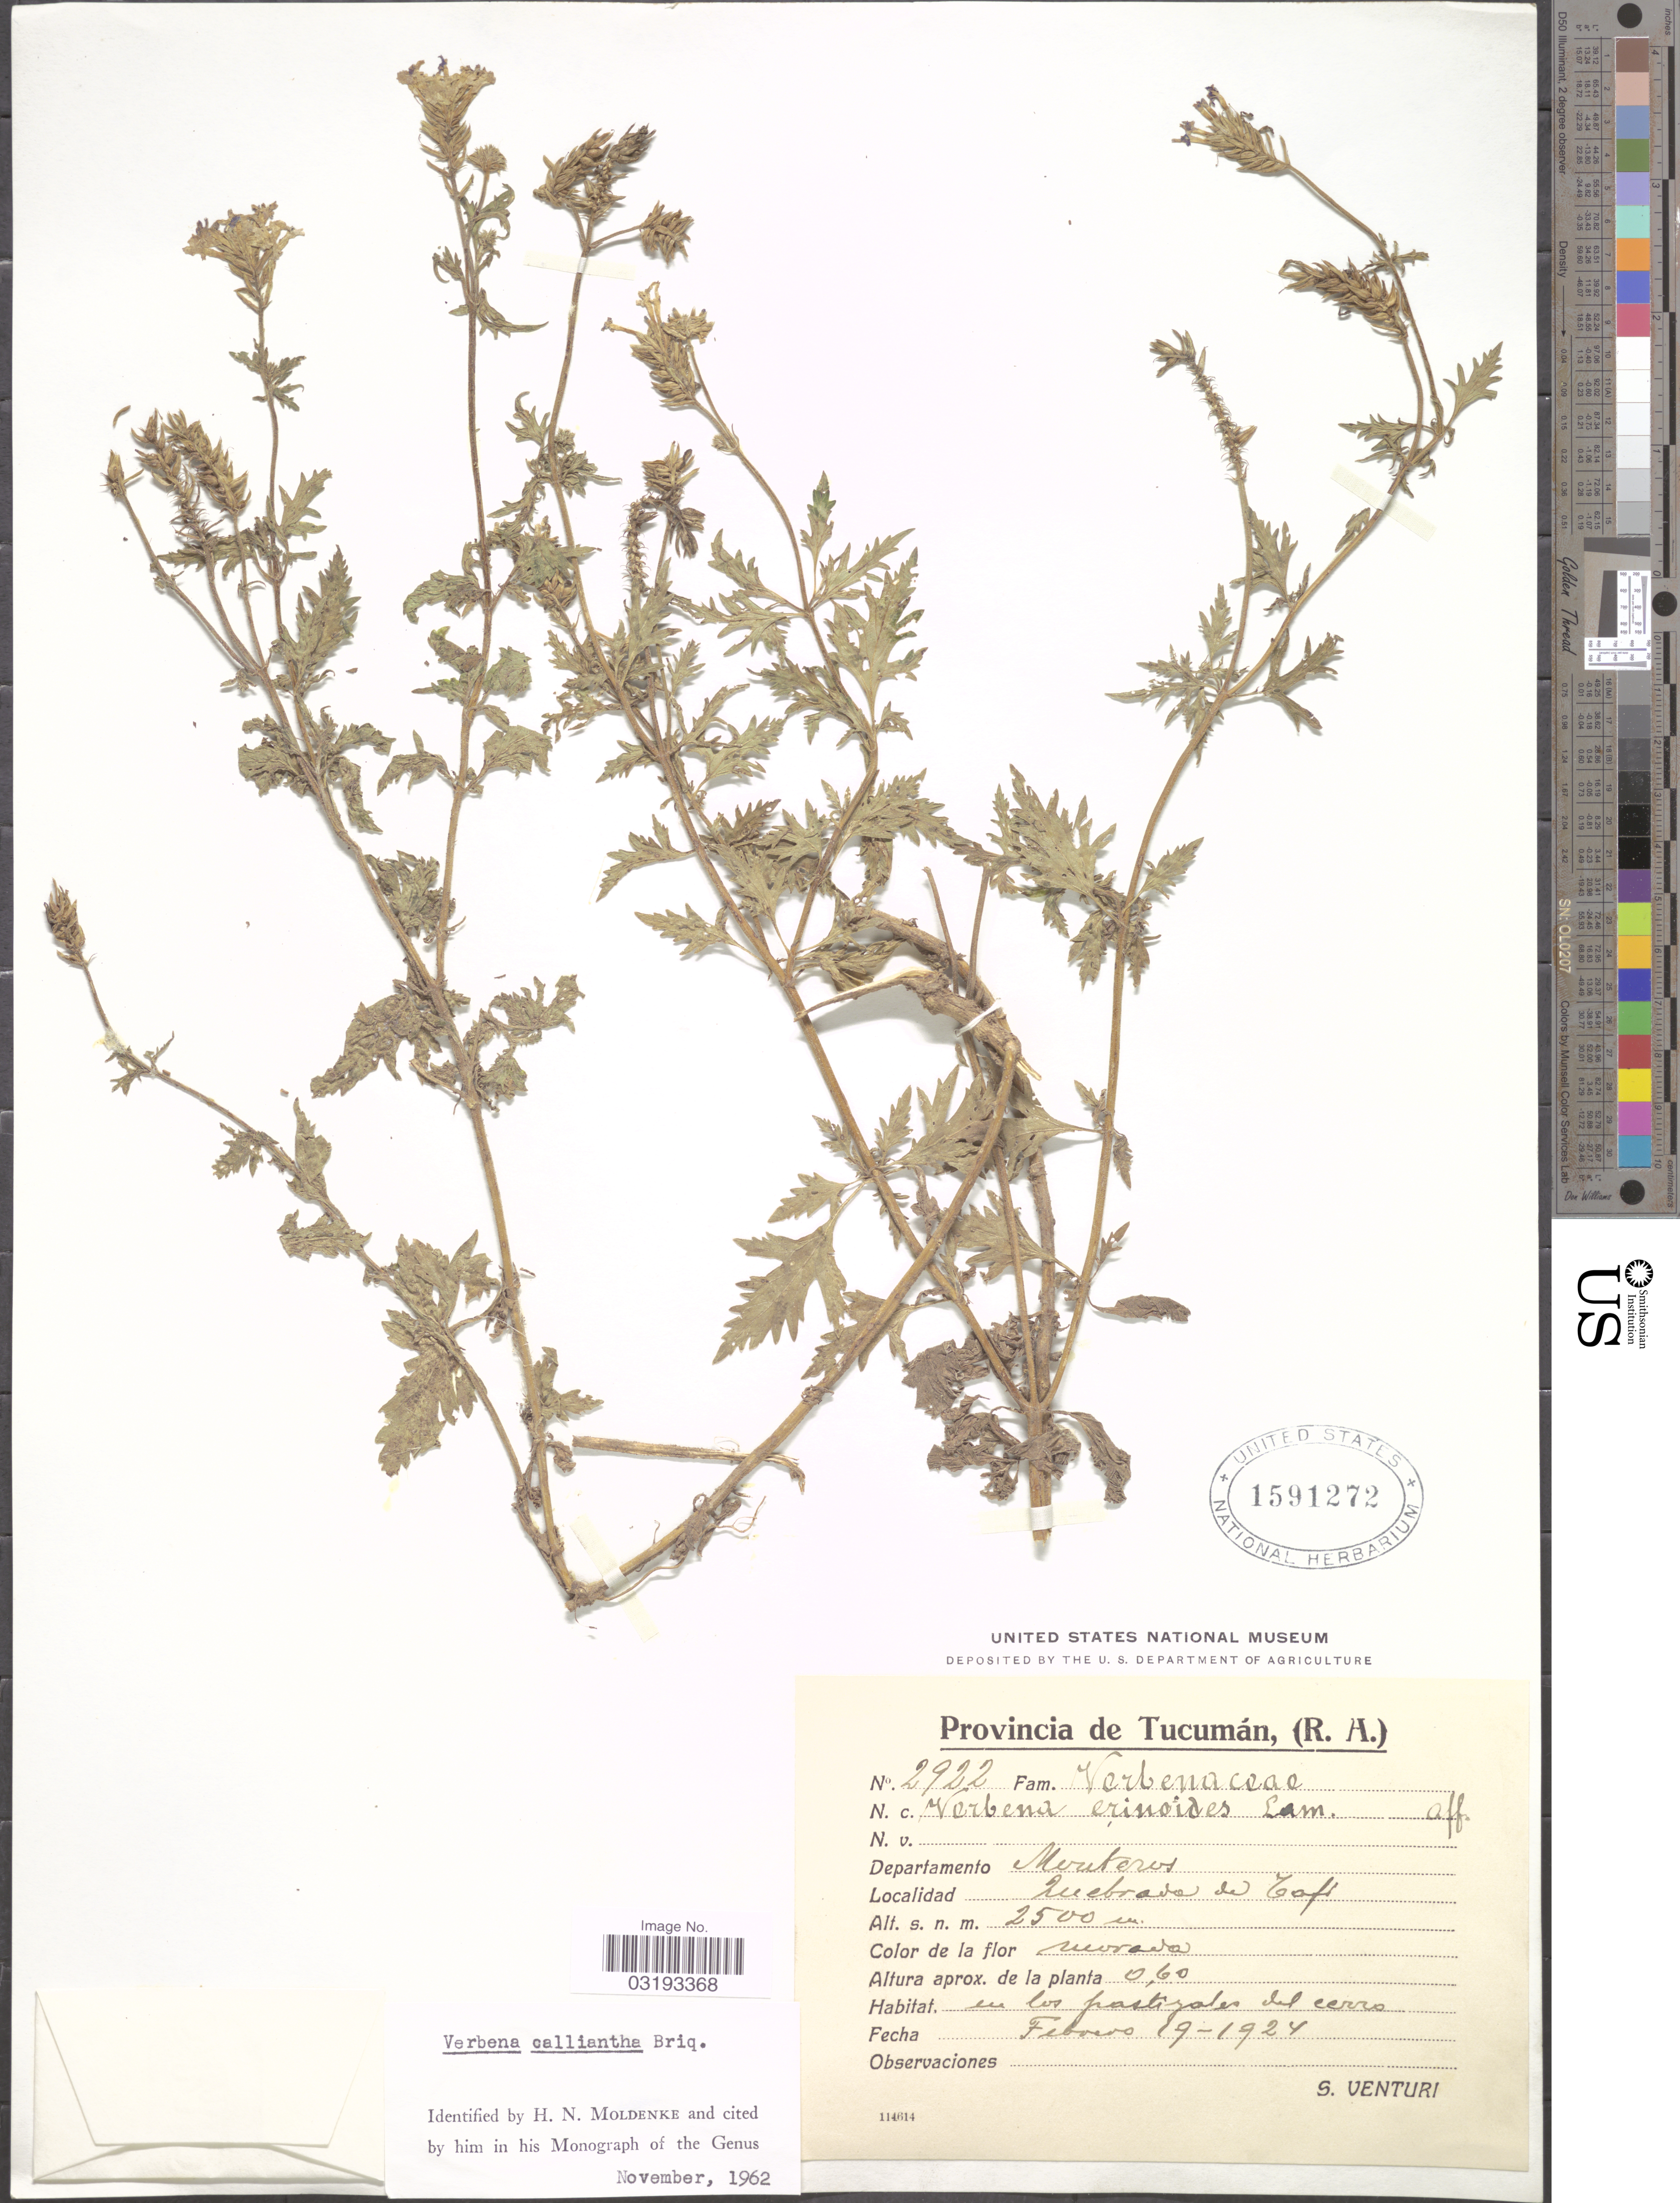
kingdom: Plantae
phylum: Tracheophyta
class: Magnoliopsida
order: Lamiales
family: Verbenaceae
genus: Verbena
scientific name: Verbena calliantha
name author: Briq.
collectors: S. Venturi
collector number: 2922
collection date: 1924-02-19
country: Argentina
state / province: Tucuman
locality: Departamento Monteros. Quebrada de Tafi.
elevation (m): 2500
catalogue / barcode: US 1591272